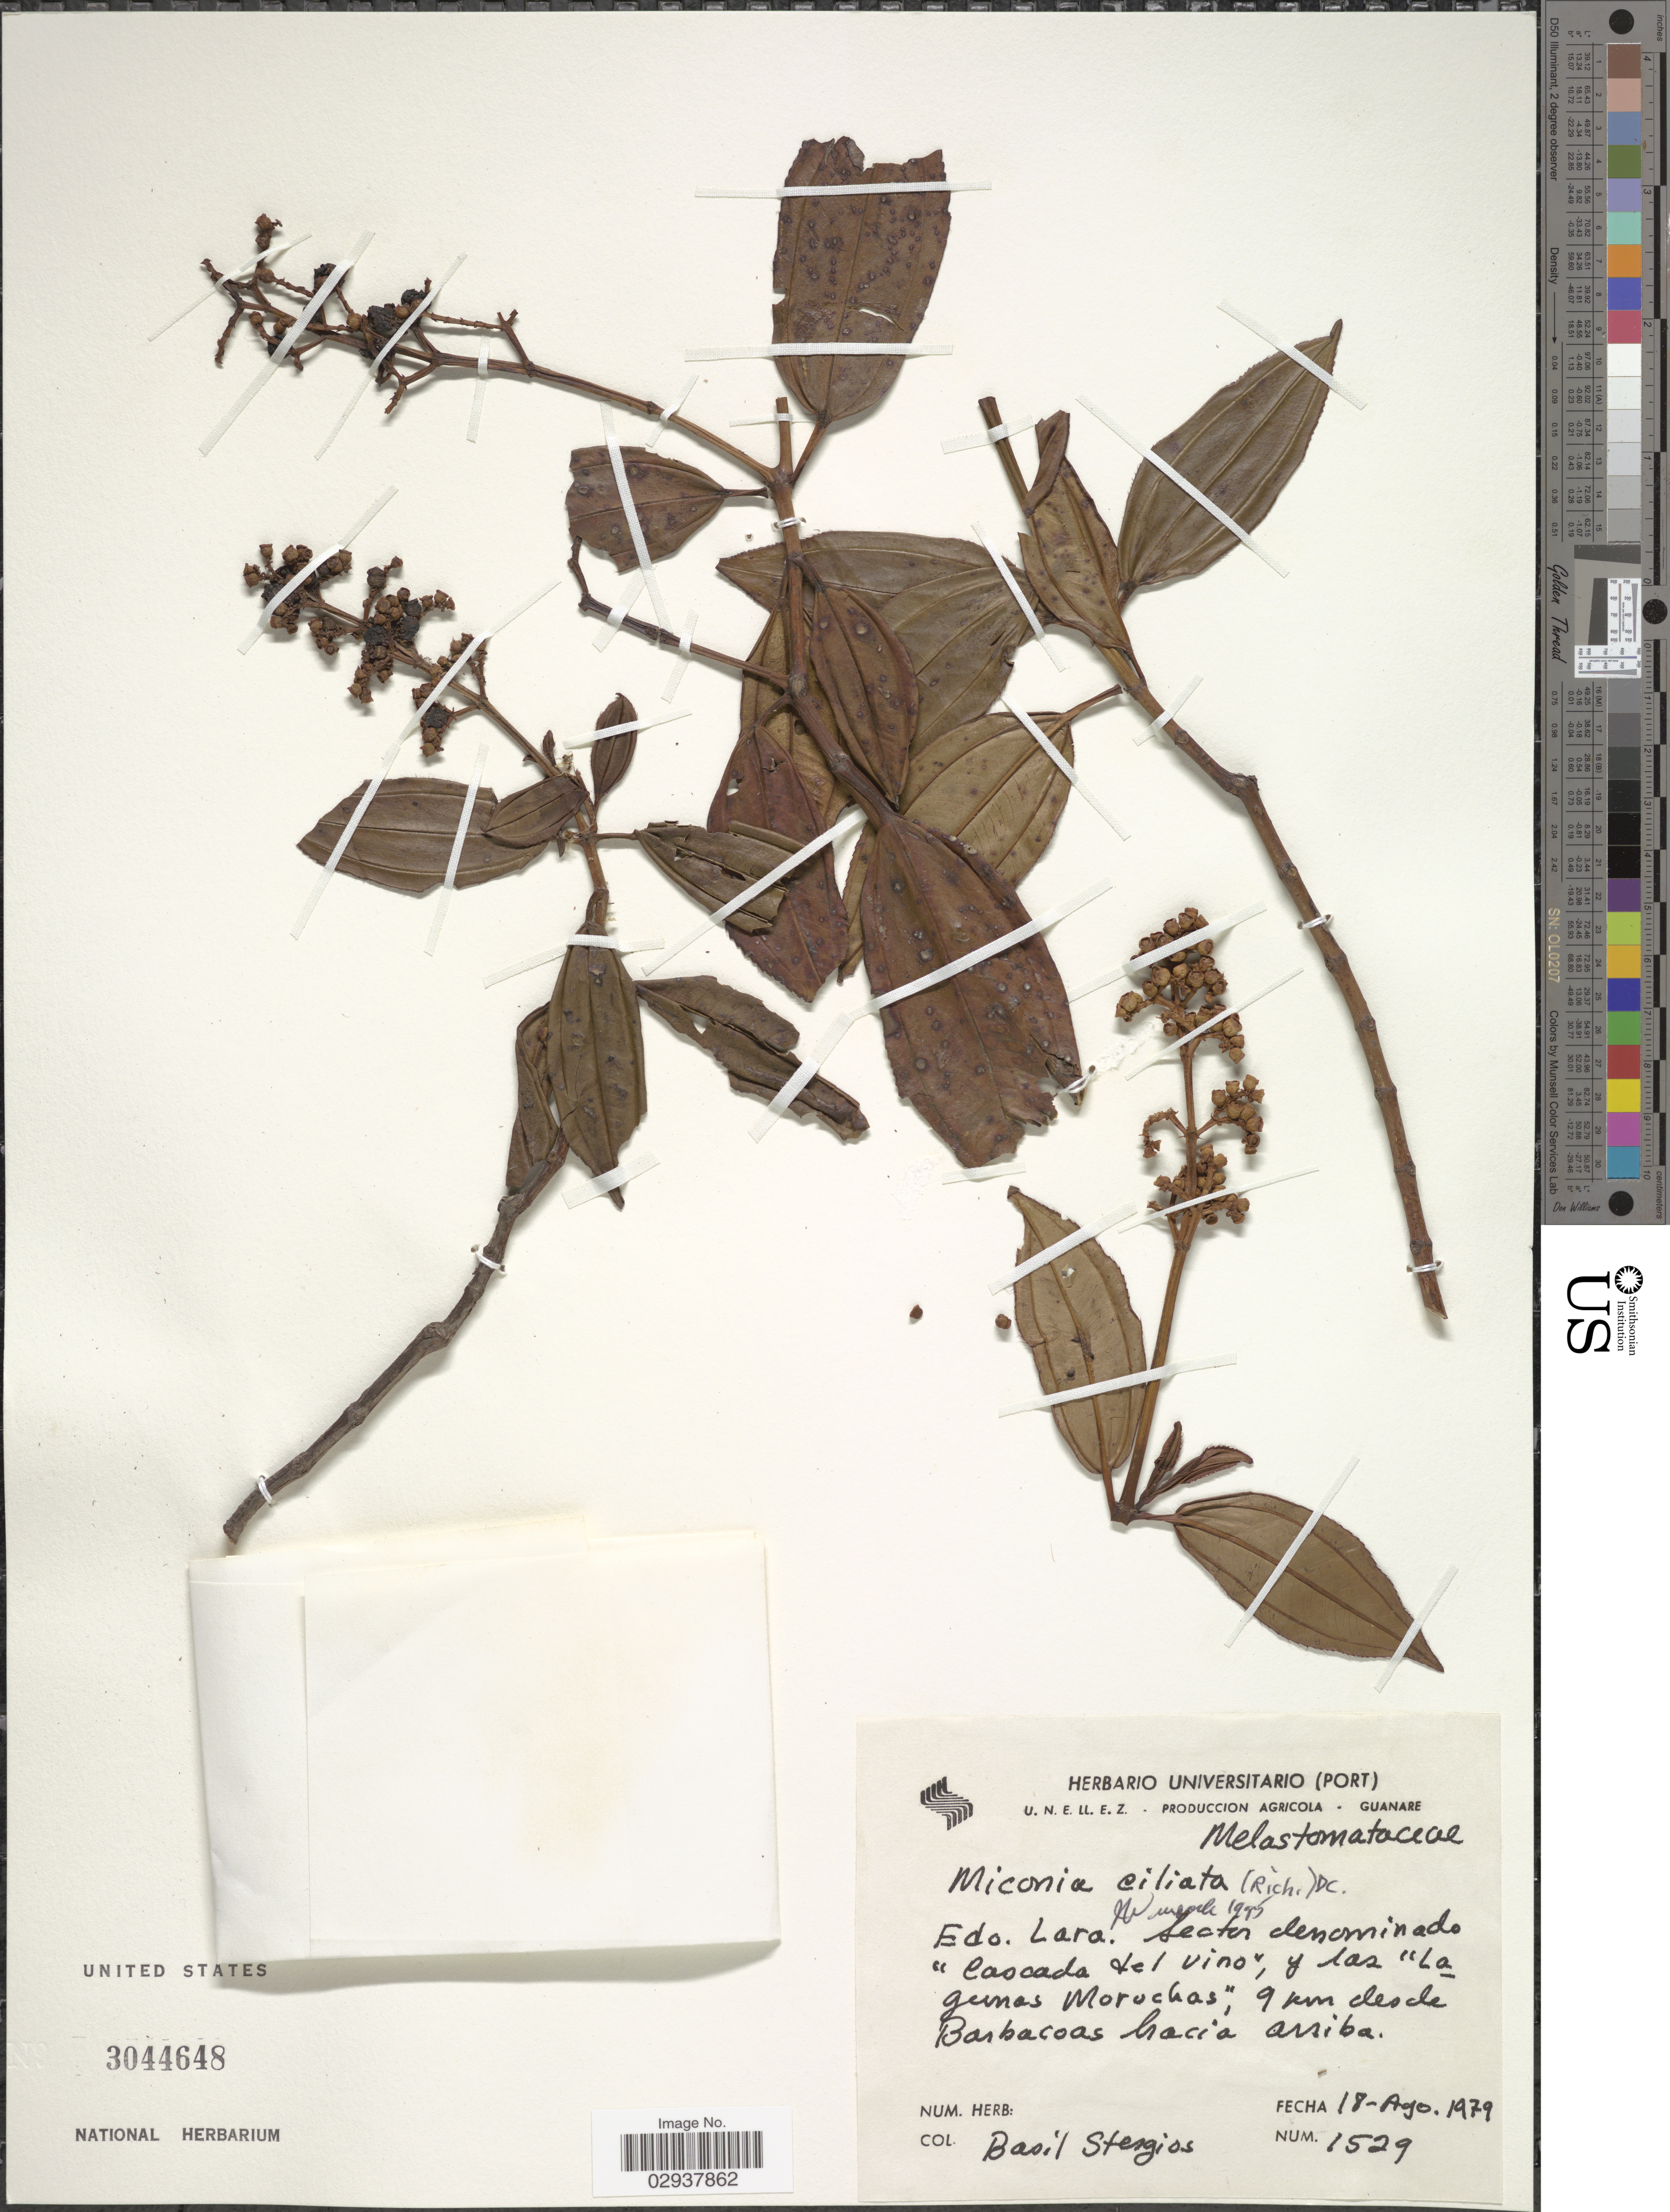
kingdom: Plantae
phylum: Tracheophyta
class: Magnoliopsida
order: Myrtales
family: Melastomataceae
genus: Miconia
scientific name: Miconia ciliata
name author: (Rich.) DC.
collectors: B. G. Stergios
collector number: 1529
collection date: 1979-08-18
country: Venezuela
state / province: Lara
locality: Sector denominado "Cascada del Vino", y las "Lagunas Morochas", 9 km des de Barbacoas hacia arriba.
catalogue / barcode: US 3044648